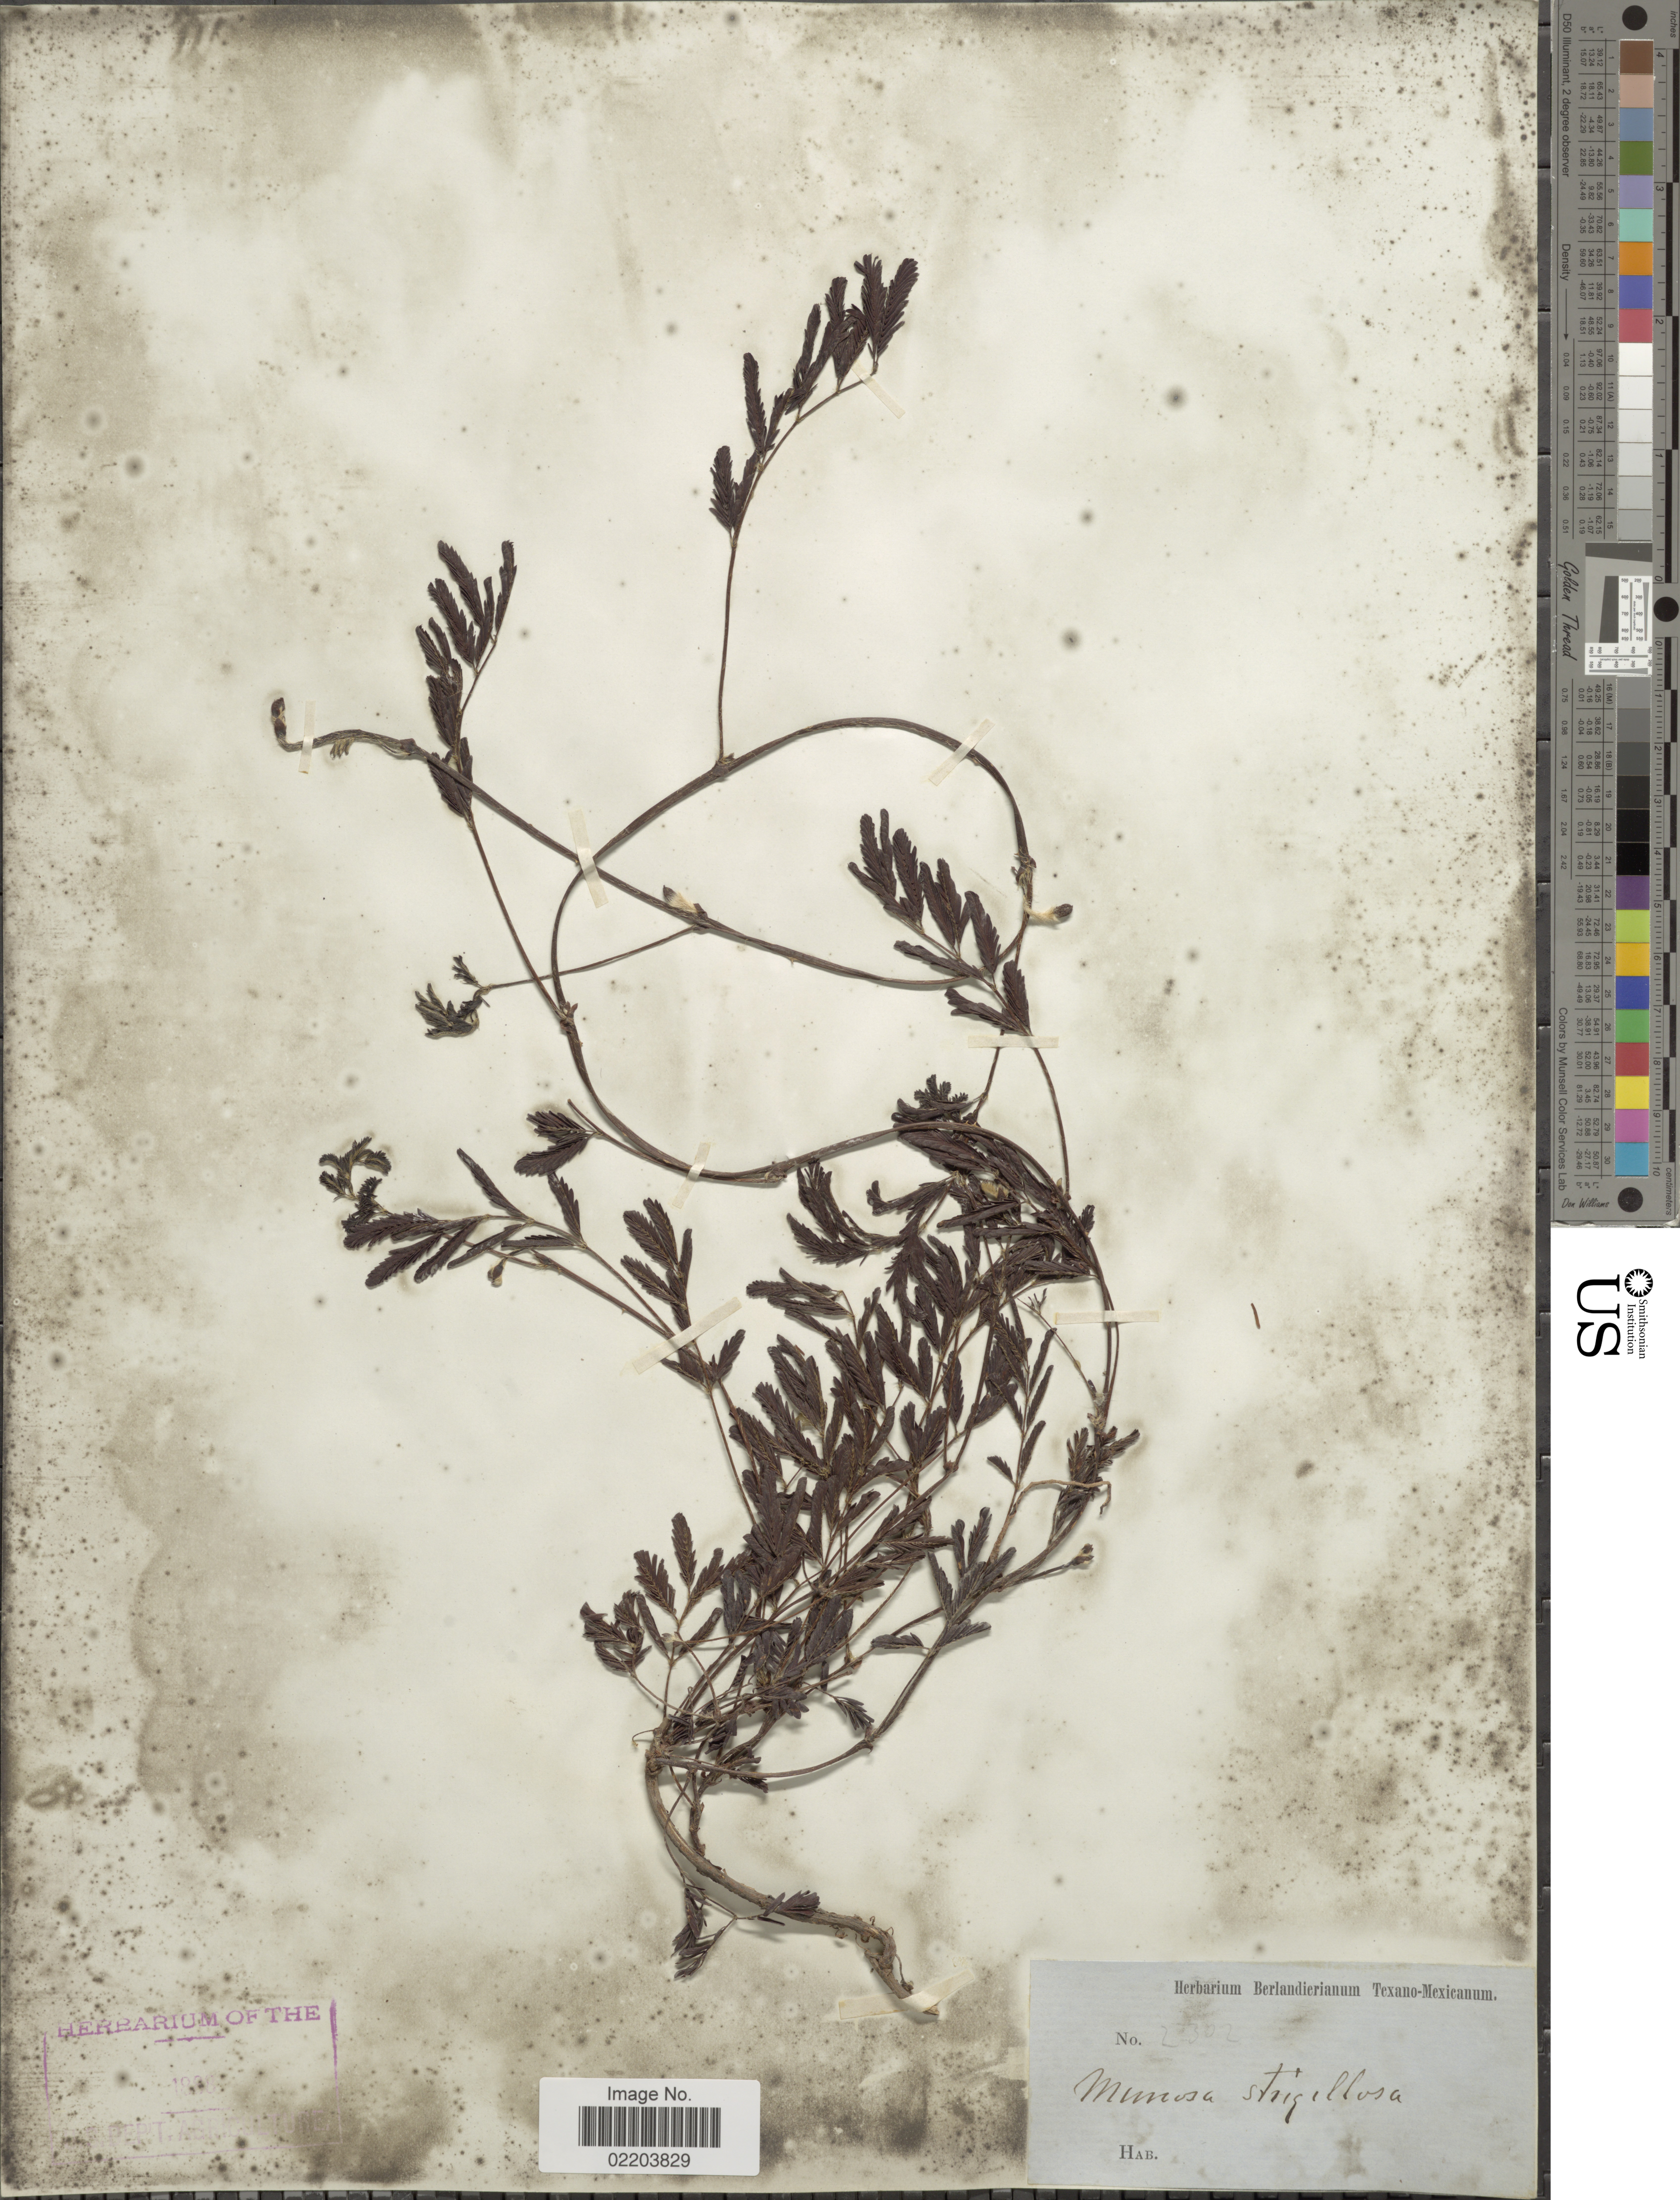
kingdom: Plantae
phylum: Tracheophyta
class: Magnoliopsida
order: Fabales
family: Fabaceae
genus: Mimosa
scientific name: Mimosa strigillosa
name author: Torr. & A. Gray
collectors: ex Herb. Berlandierianum Texano-Mexicanum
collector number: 2302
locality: Texano-Mexicanum